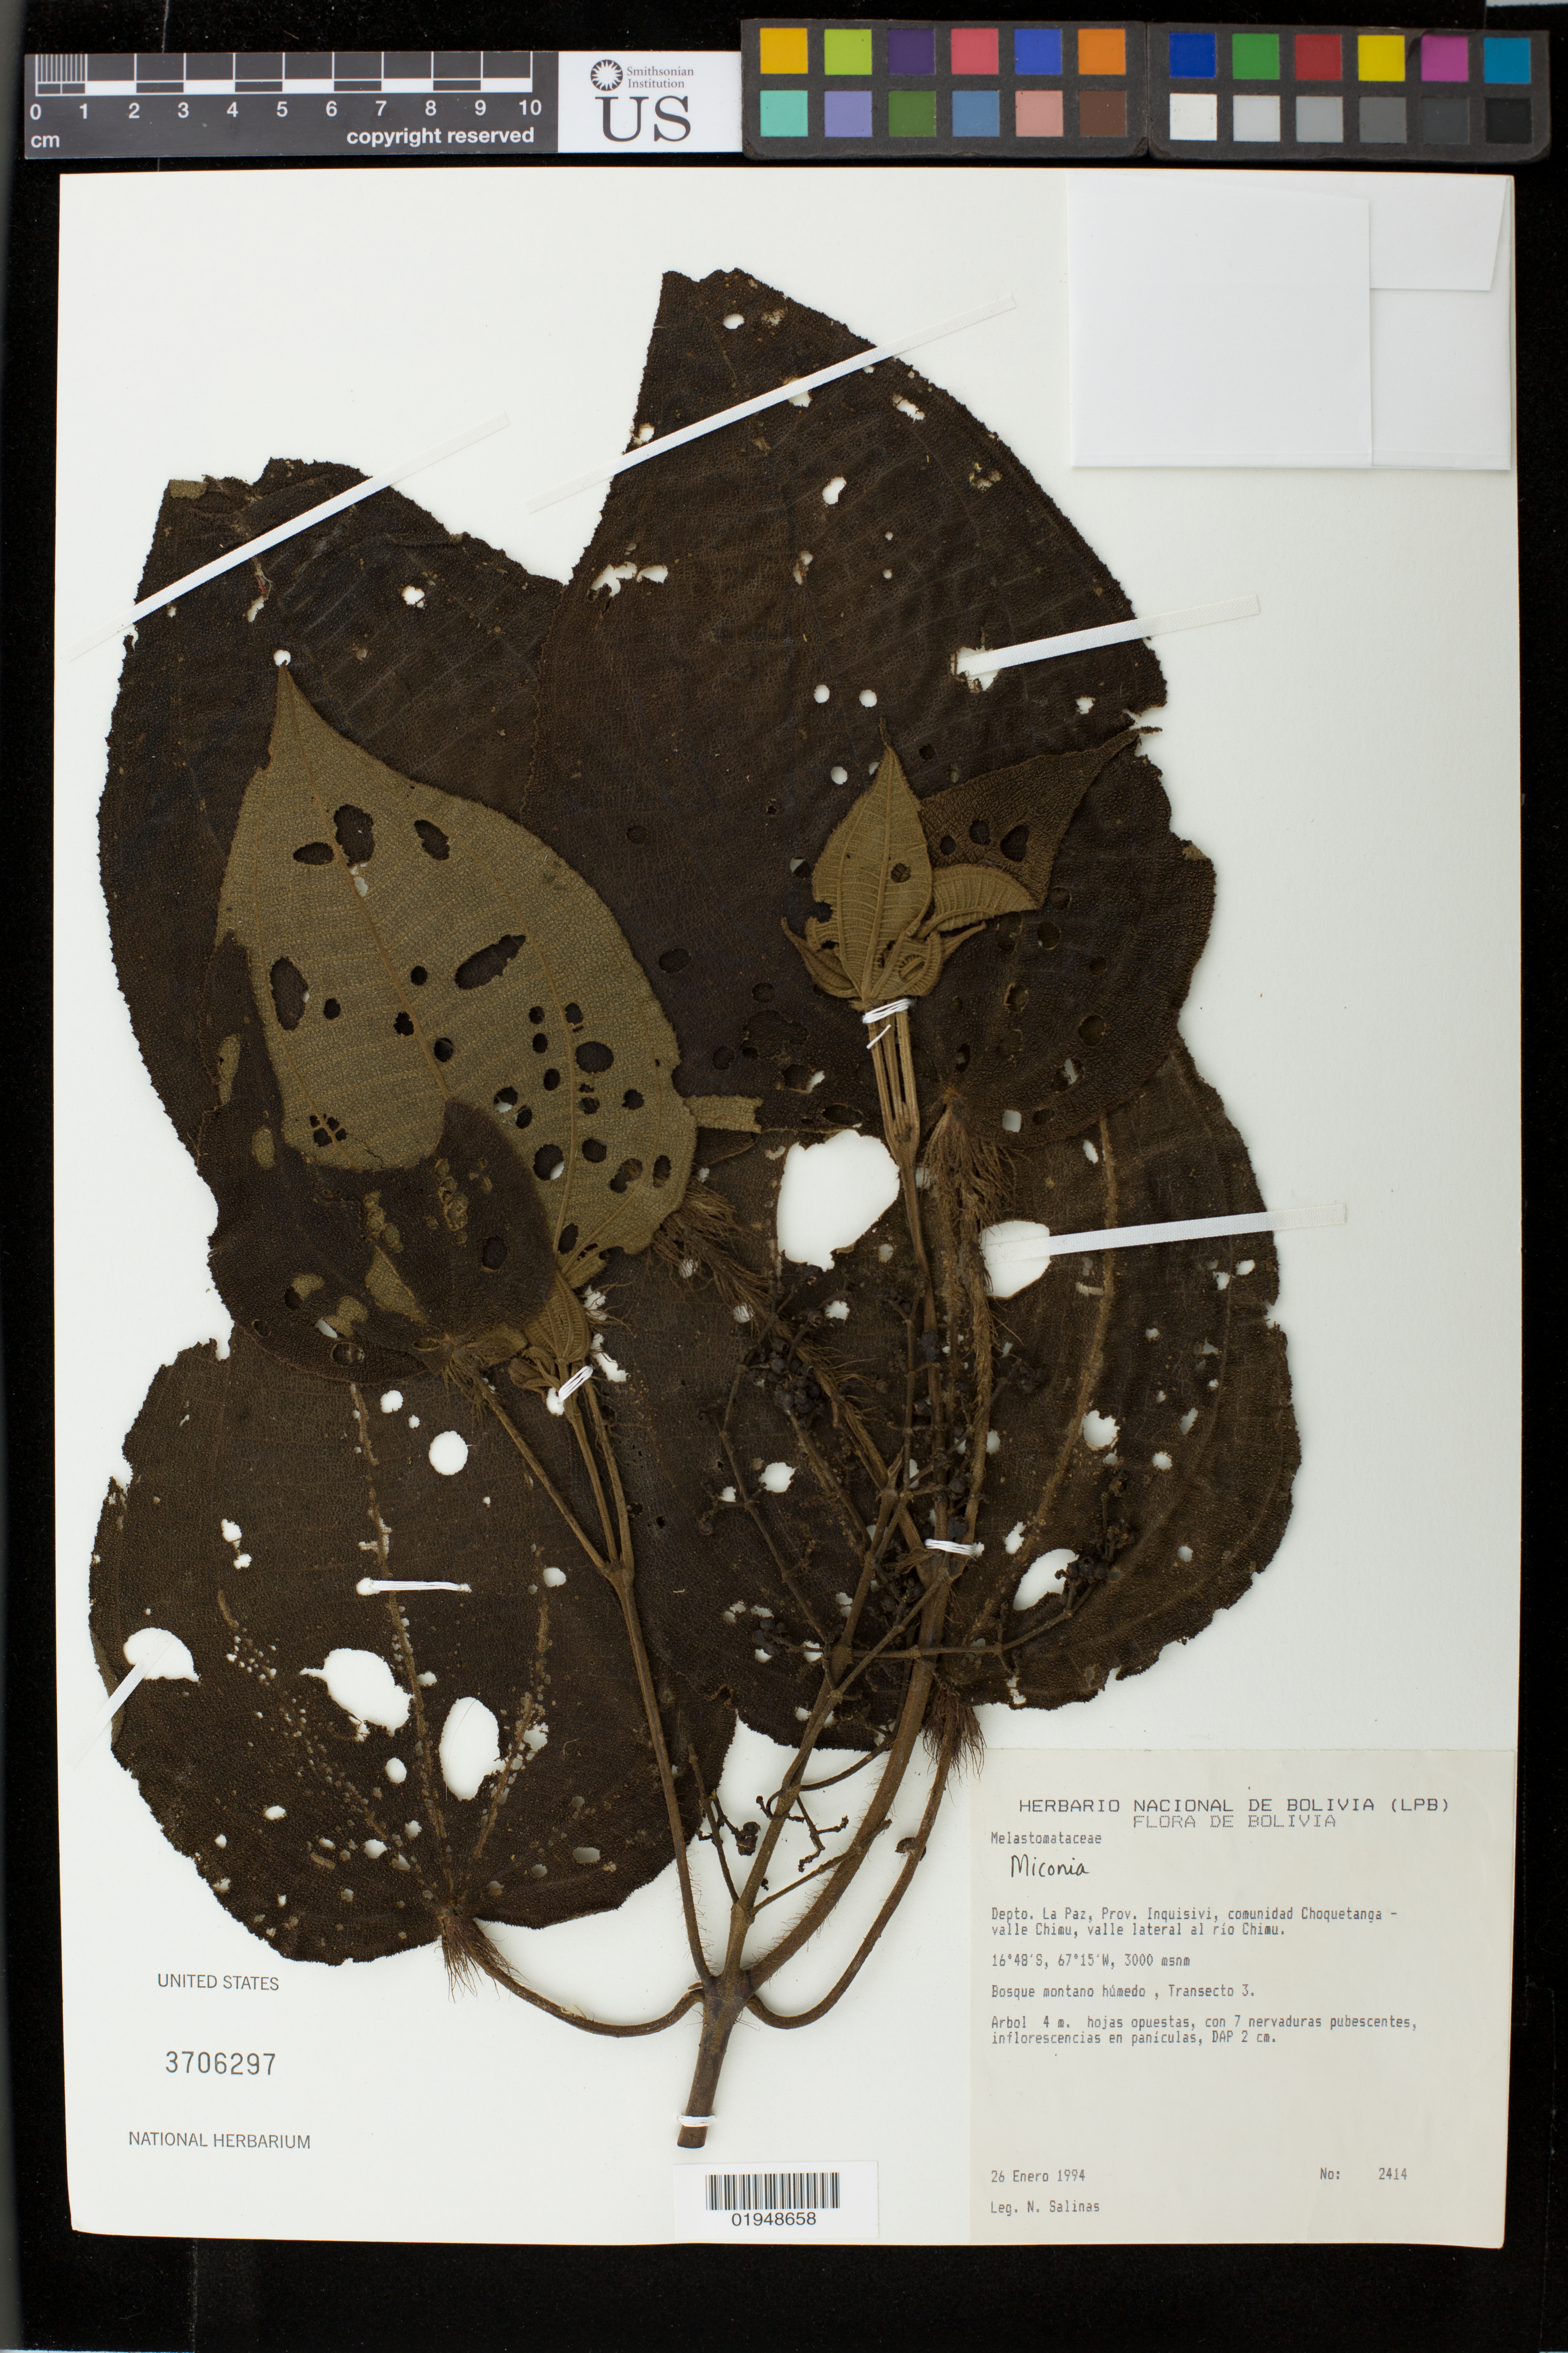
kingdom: Plantae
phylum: Tracheophyta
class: Magnoliopsida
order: Myrtales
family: Melastomataceae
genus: Miconia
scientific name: Miconia sp.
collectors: N. Salinas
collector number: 2414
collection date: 1994-01-26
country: Bolivia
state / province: La Paz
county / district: Inquisivi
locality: comunidad Choquetanga - valle Chimu, valle lateral al rio Chimu.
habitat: Humid montane forest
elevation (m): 3000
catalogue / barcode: US 3706297